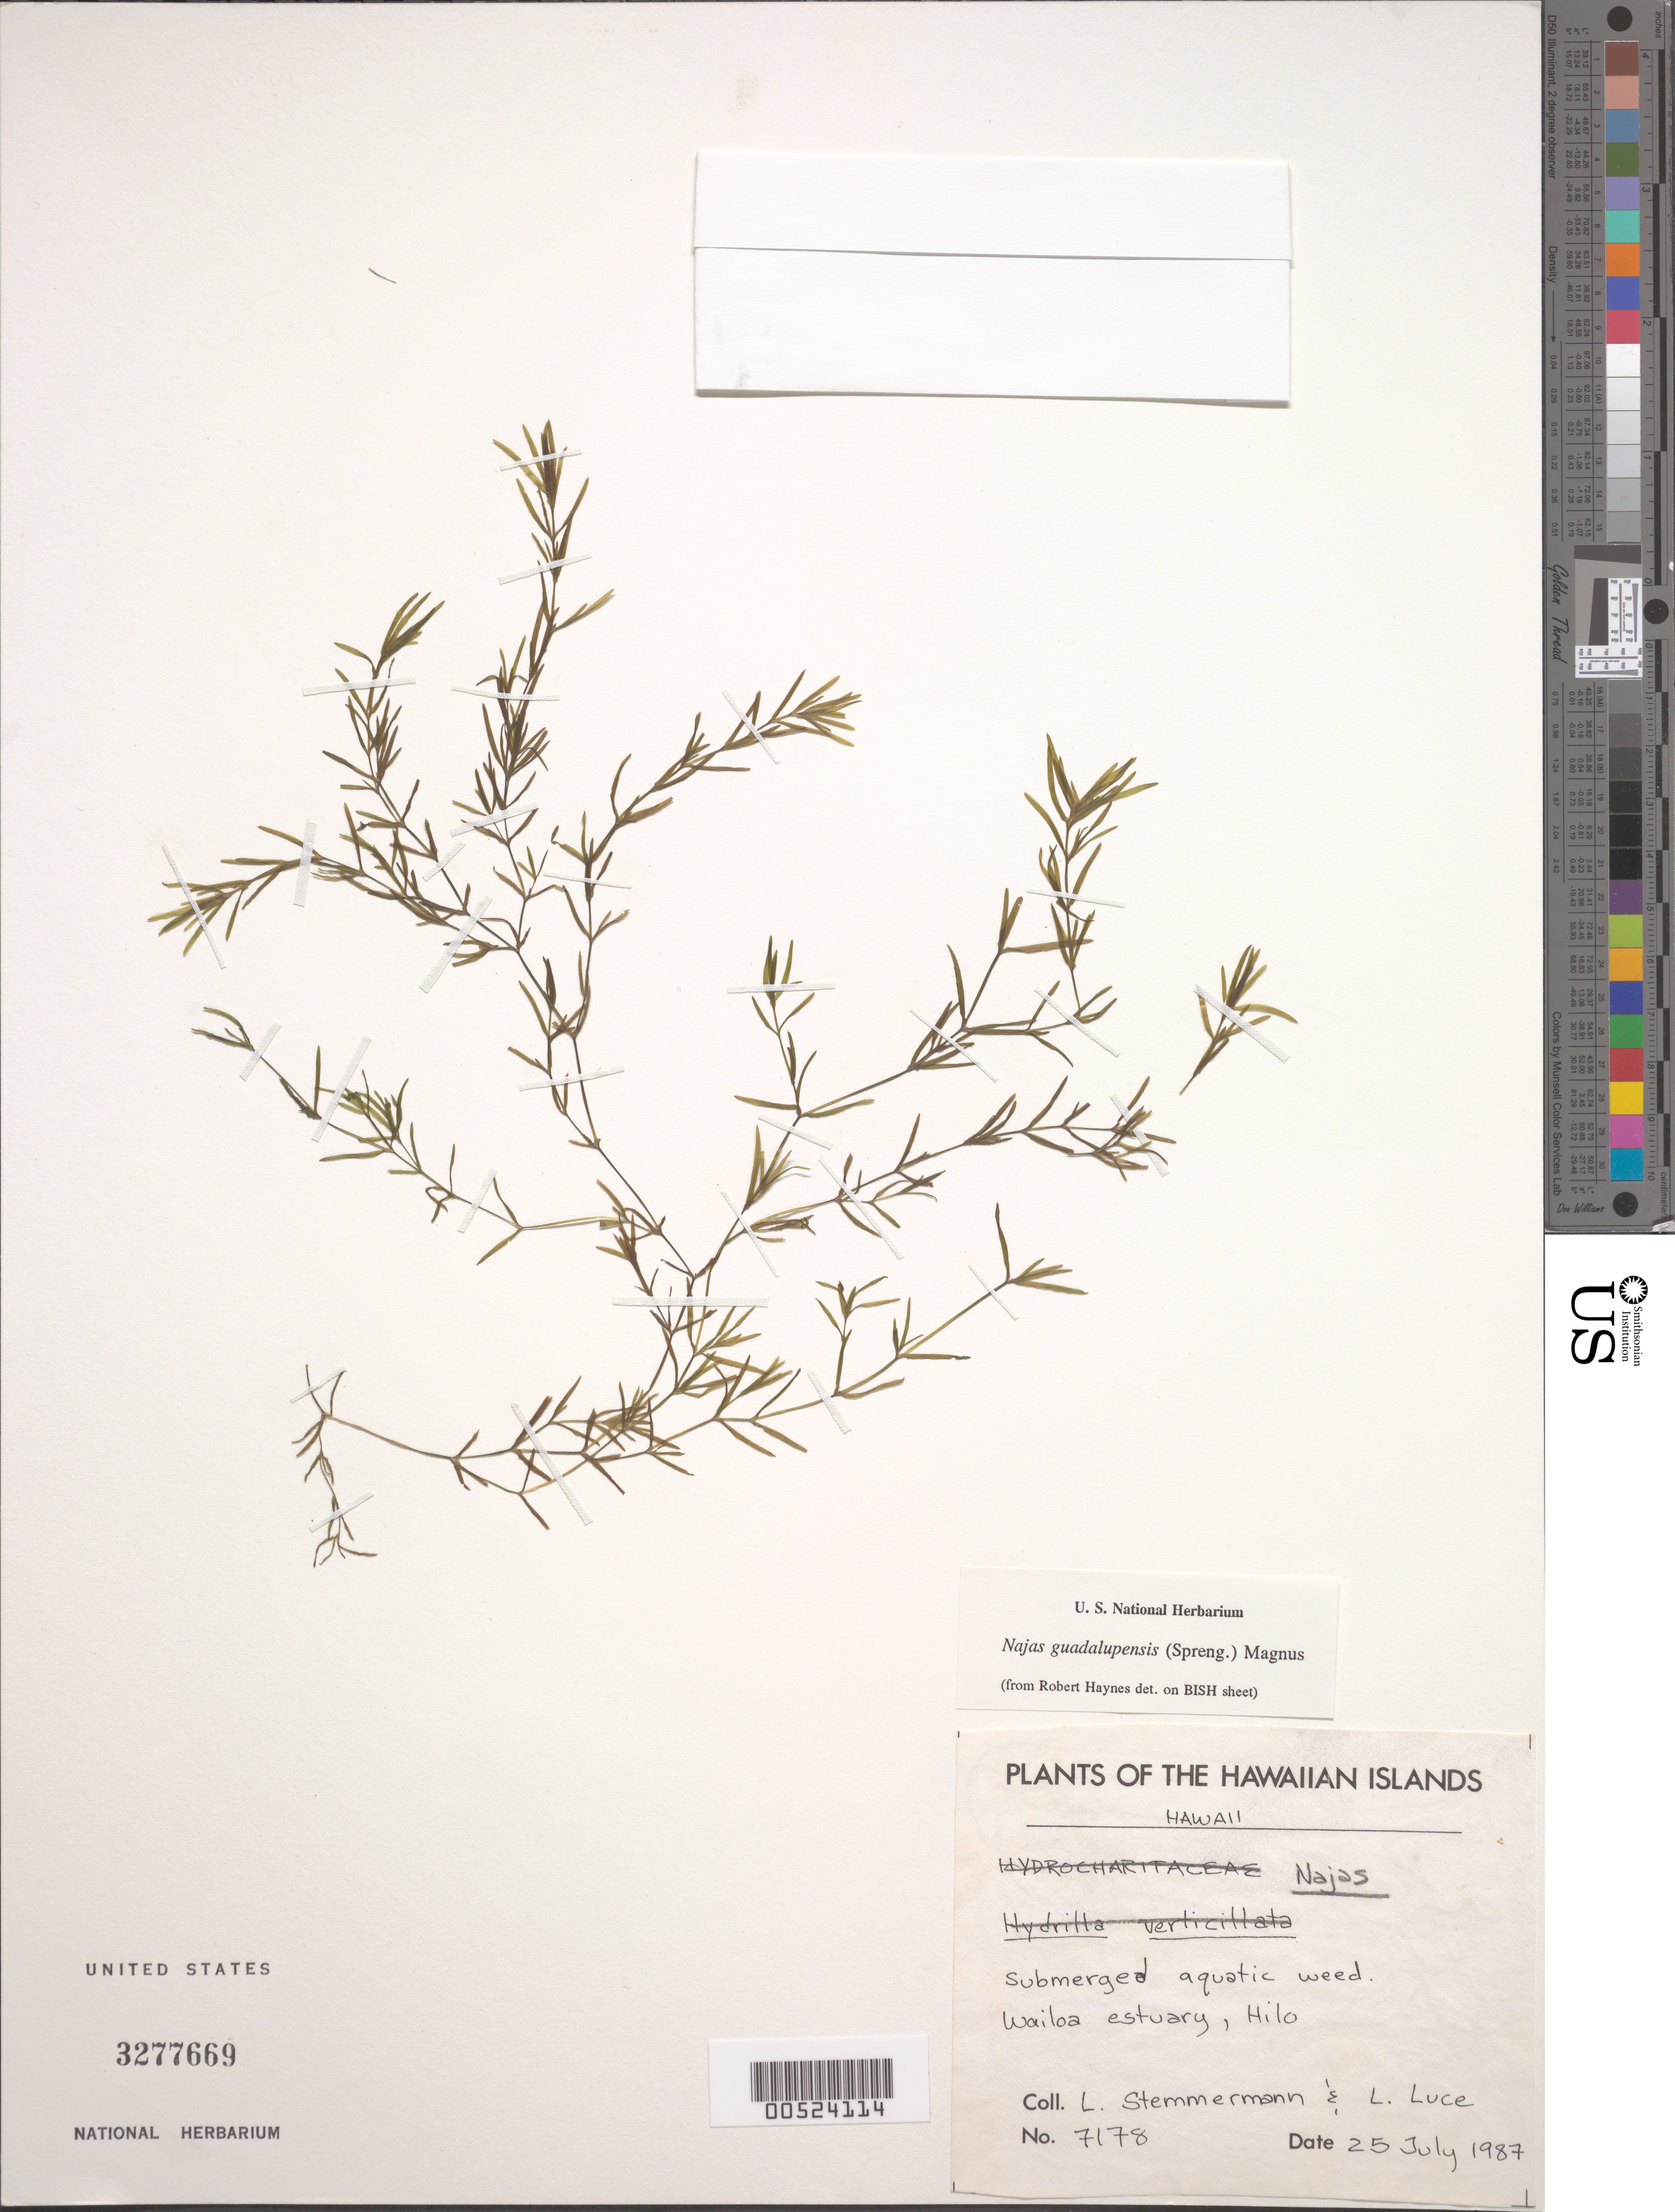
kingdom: Plantae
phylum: Tracheophyta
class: Liliopsida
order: Alismatales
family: Hydrocharitaceae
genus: Najas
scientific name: Najas guadalupensis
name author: (Spreng.) Magnus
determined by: Haynes, R. R.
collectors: L. Stemmermann & L. Luce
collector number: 7178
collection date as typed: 25 Jul 1987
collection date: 1987-07-25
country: United States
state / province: Hawaii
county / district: Hawaii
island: Hawaii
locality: Wailoa Estuary, Hilo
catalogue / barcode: US 3277669